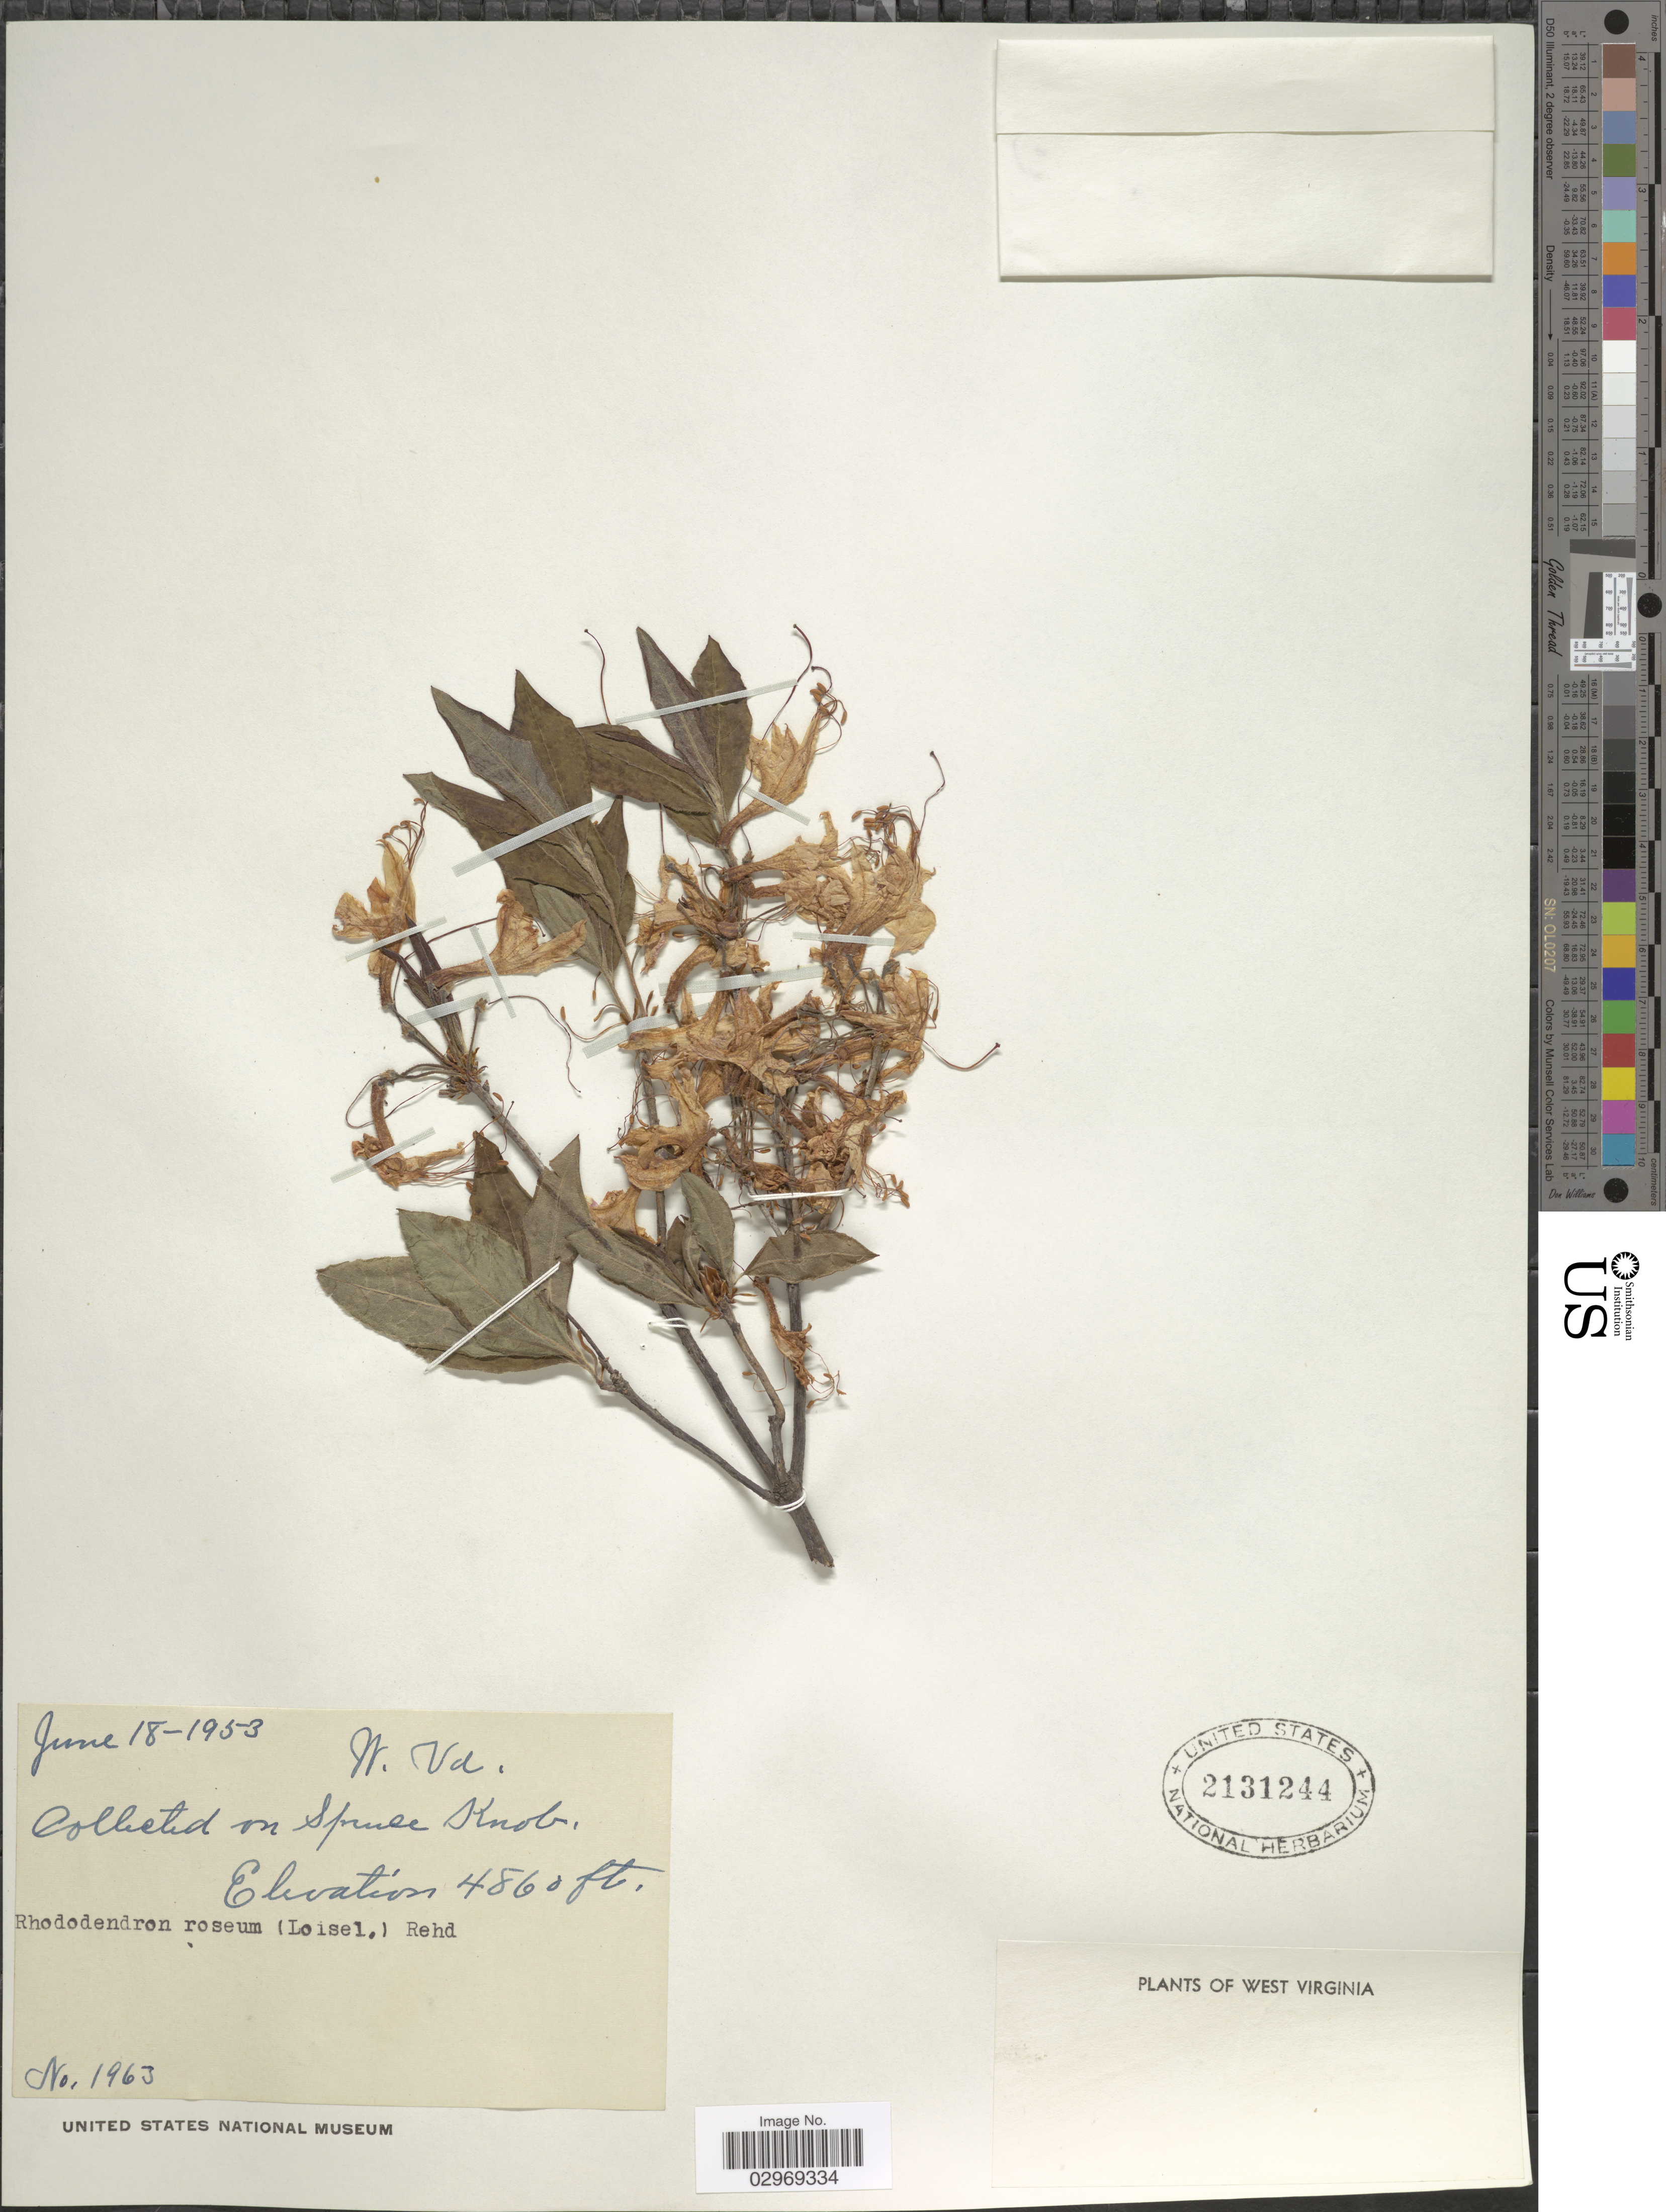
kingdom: Plantae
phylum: Tracheophyta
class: Magnoliopsida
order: Ericales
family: Ericaceae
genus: Rhododendron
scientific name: Rhododendron roseum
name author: (Loisel.) Rehder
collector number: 1963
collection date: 1953-06-18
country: United States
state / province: West Virginia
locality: Spruce Knob.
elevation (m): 1481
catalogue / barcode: US 2131244